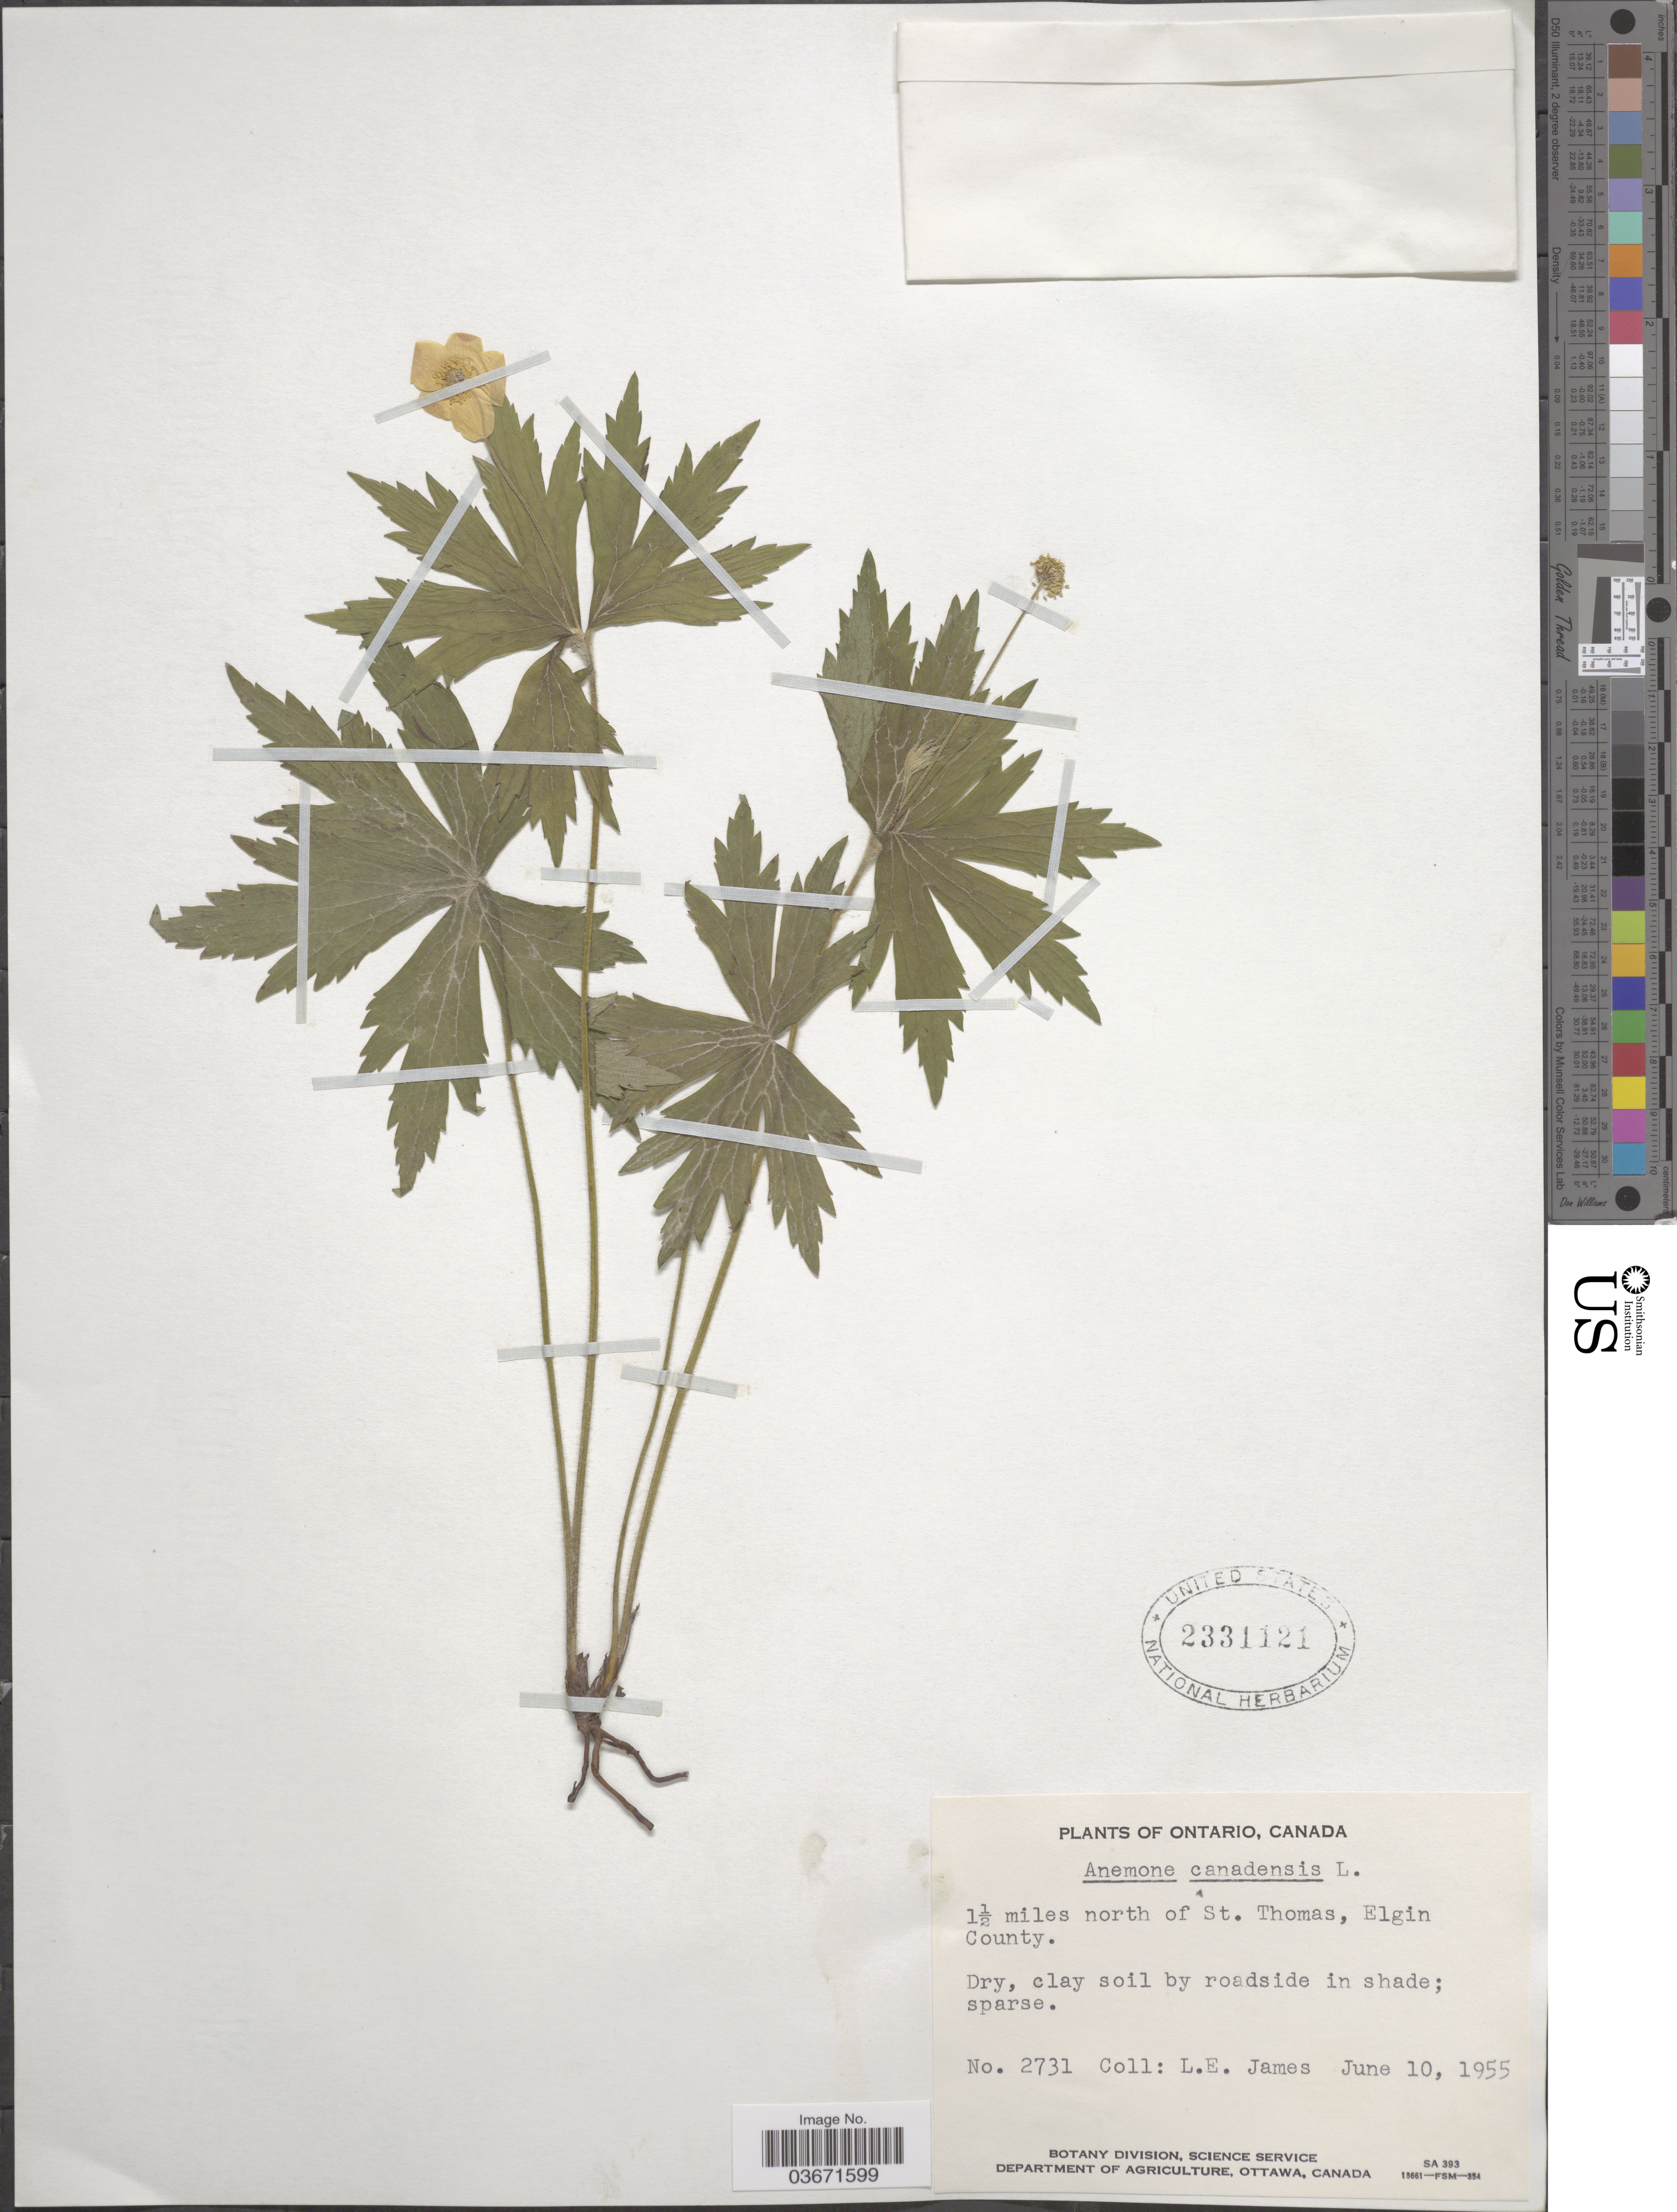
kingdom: Plantae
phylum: Tracheophyta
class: Magnoliopsida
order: Ranunculales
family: Ranunculaceae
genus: Anemone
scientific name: Anemone canadensis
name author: L.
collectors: L. E. James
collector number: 2731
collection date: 1955-06-10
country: Canada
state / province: Ontario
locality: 1½ miles north of St. Thomas, Elgin County.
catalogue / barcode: US 2331121